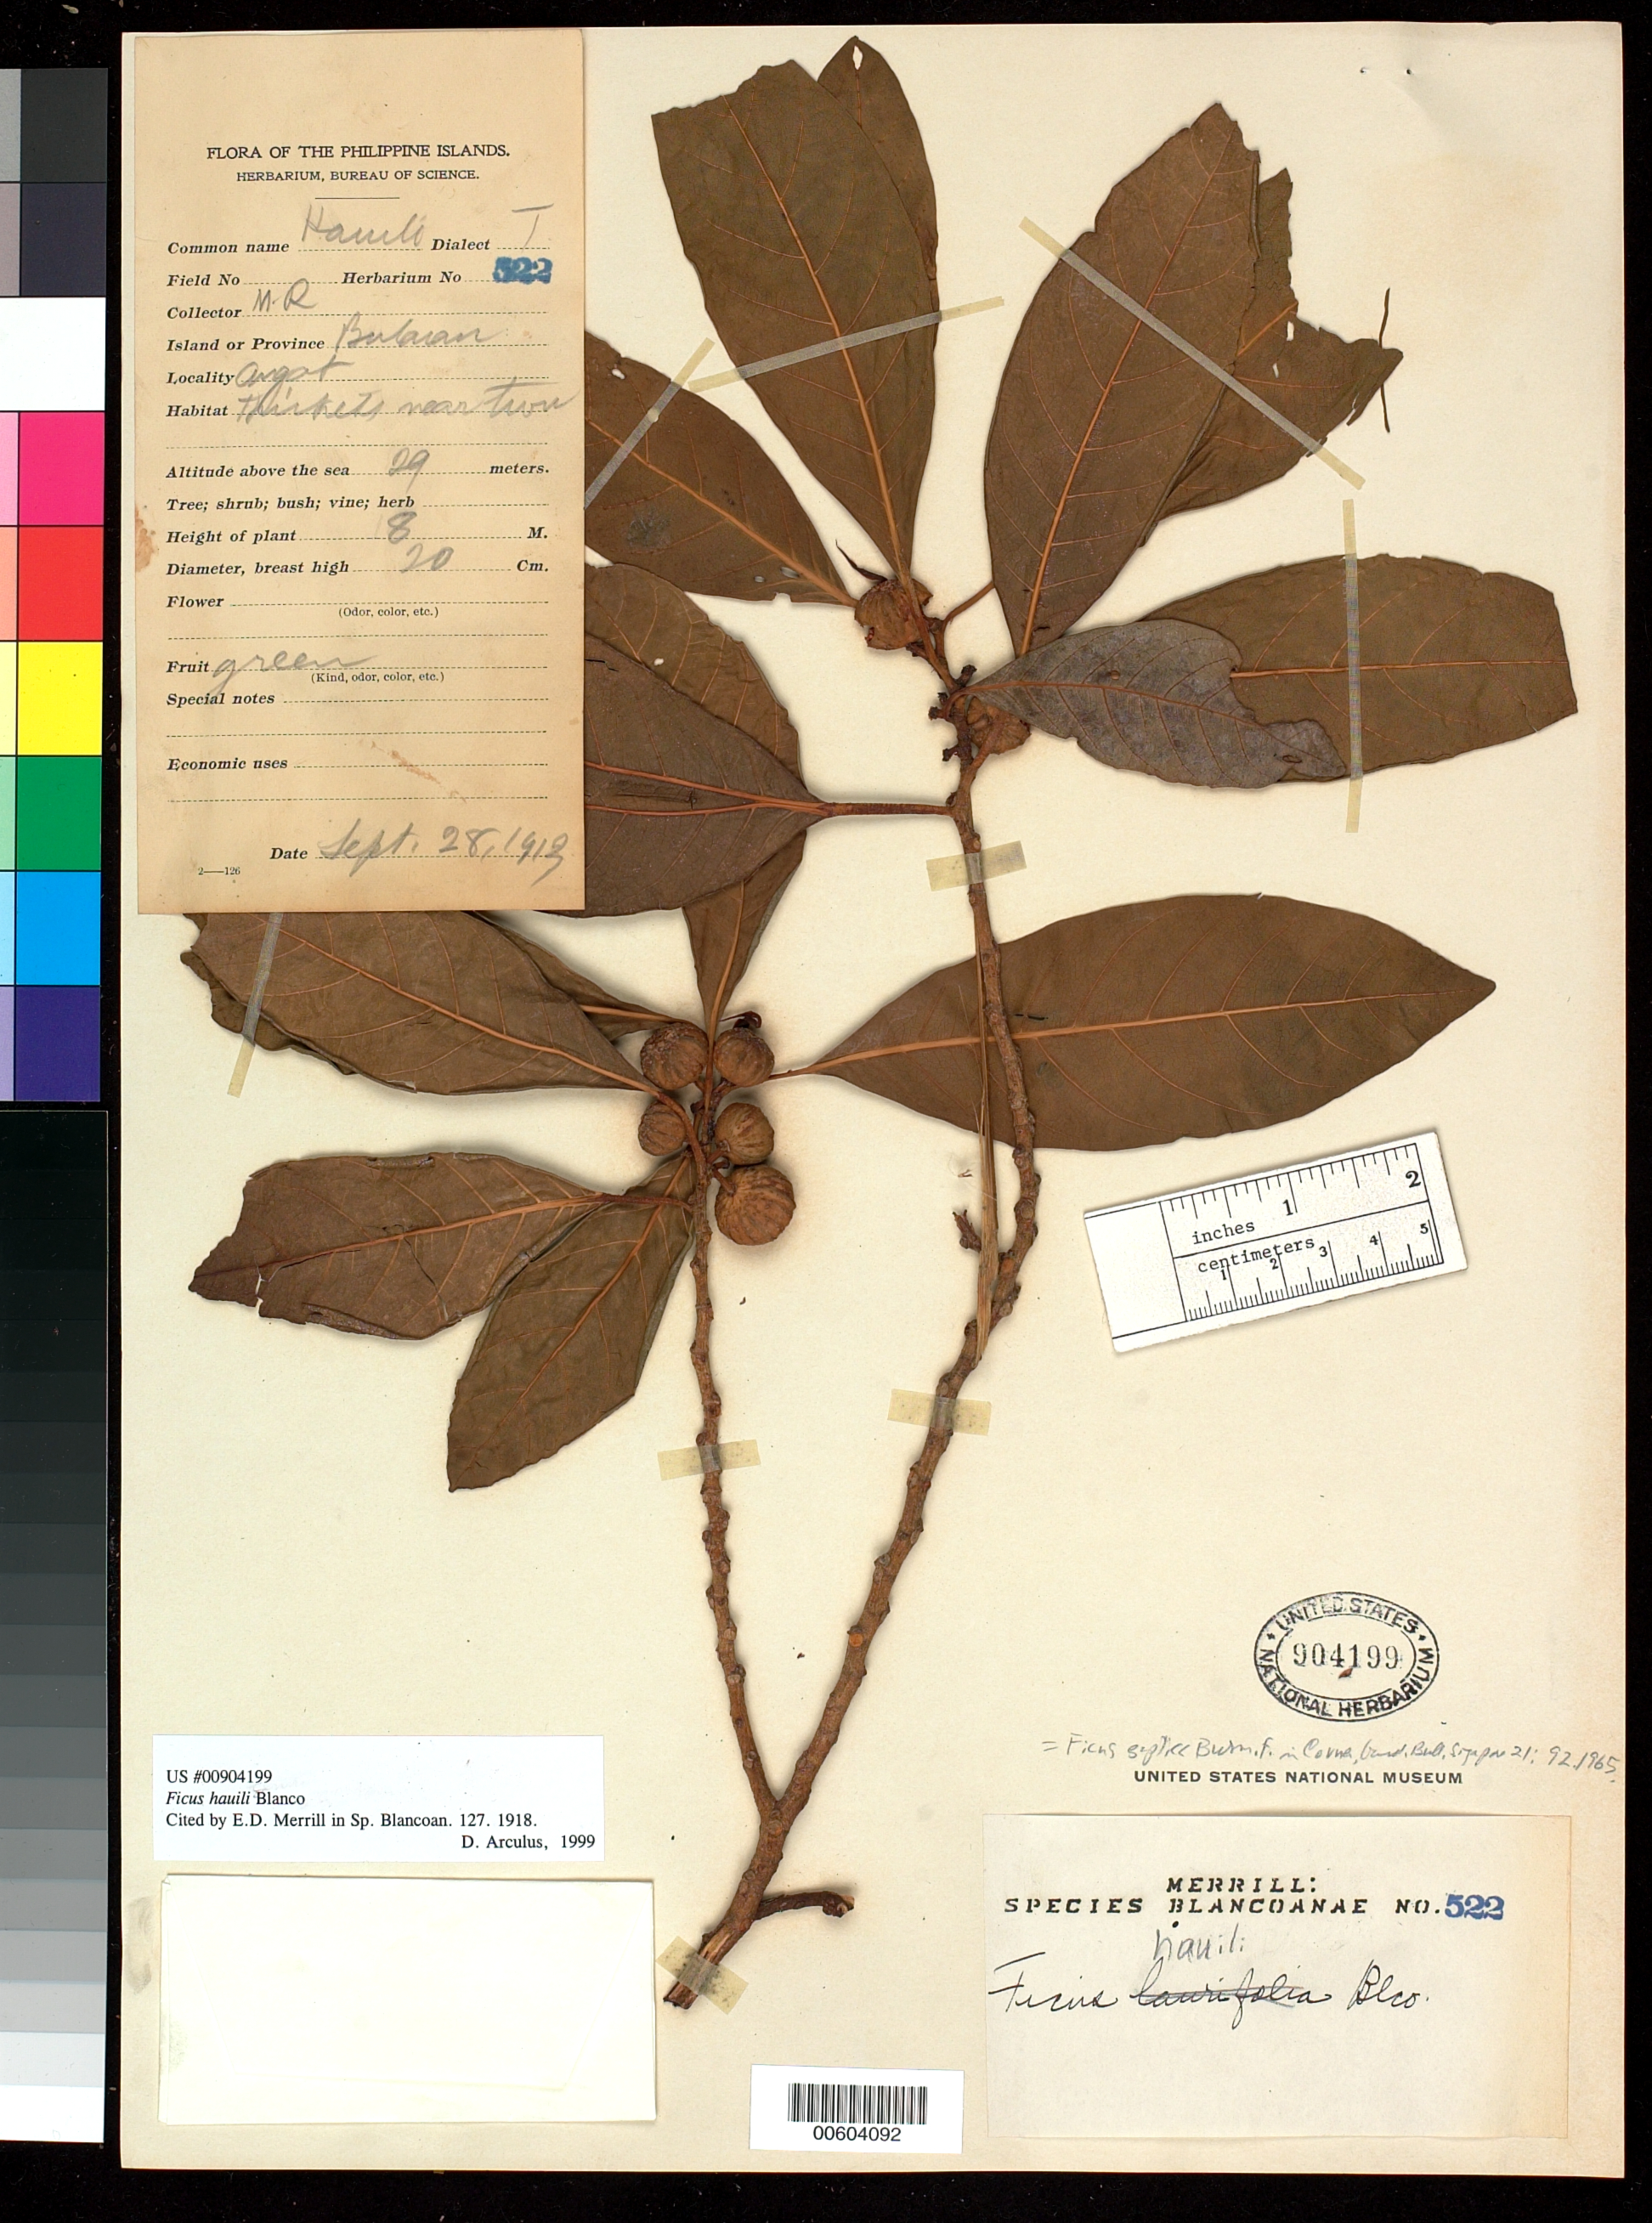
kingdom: Plantae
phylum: Tracheophyta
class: Magnoliopsida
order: Rosales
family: Moraceae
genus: Ficus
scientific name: Ficus hauili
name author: Blanco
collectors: M. Ramos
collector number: Sp. Blancoan. 0522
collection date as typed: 28 Sep 1913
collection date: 1913-09-28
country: Philippines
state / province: Central Luzon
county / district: Bulacan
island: Luzon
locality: Angat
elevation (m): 29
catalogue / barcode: US 904199